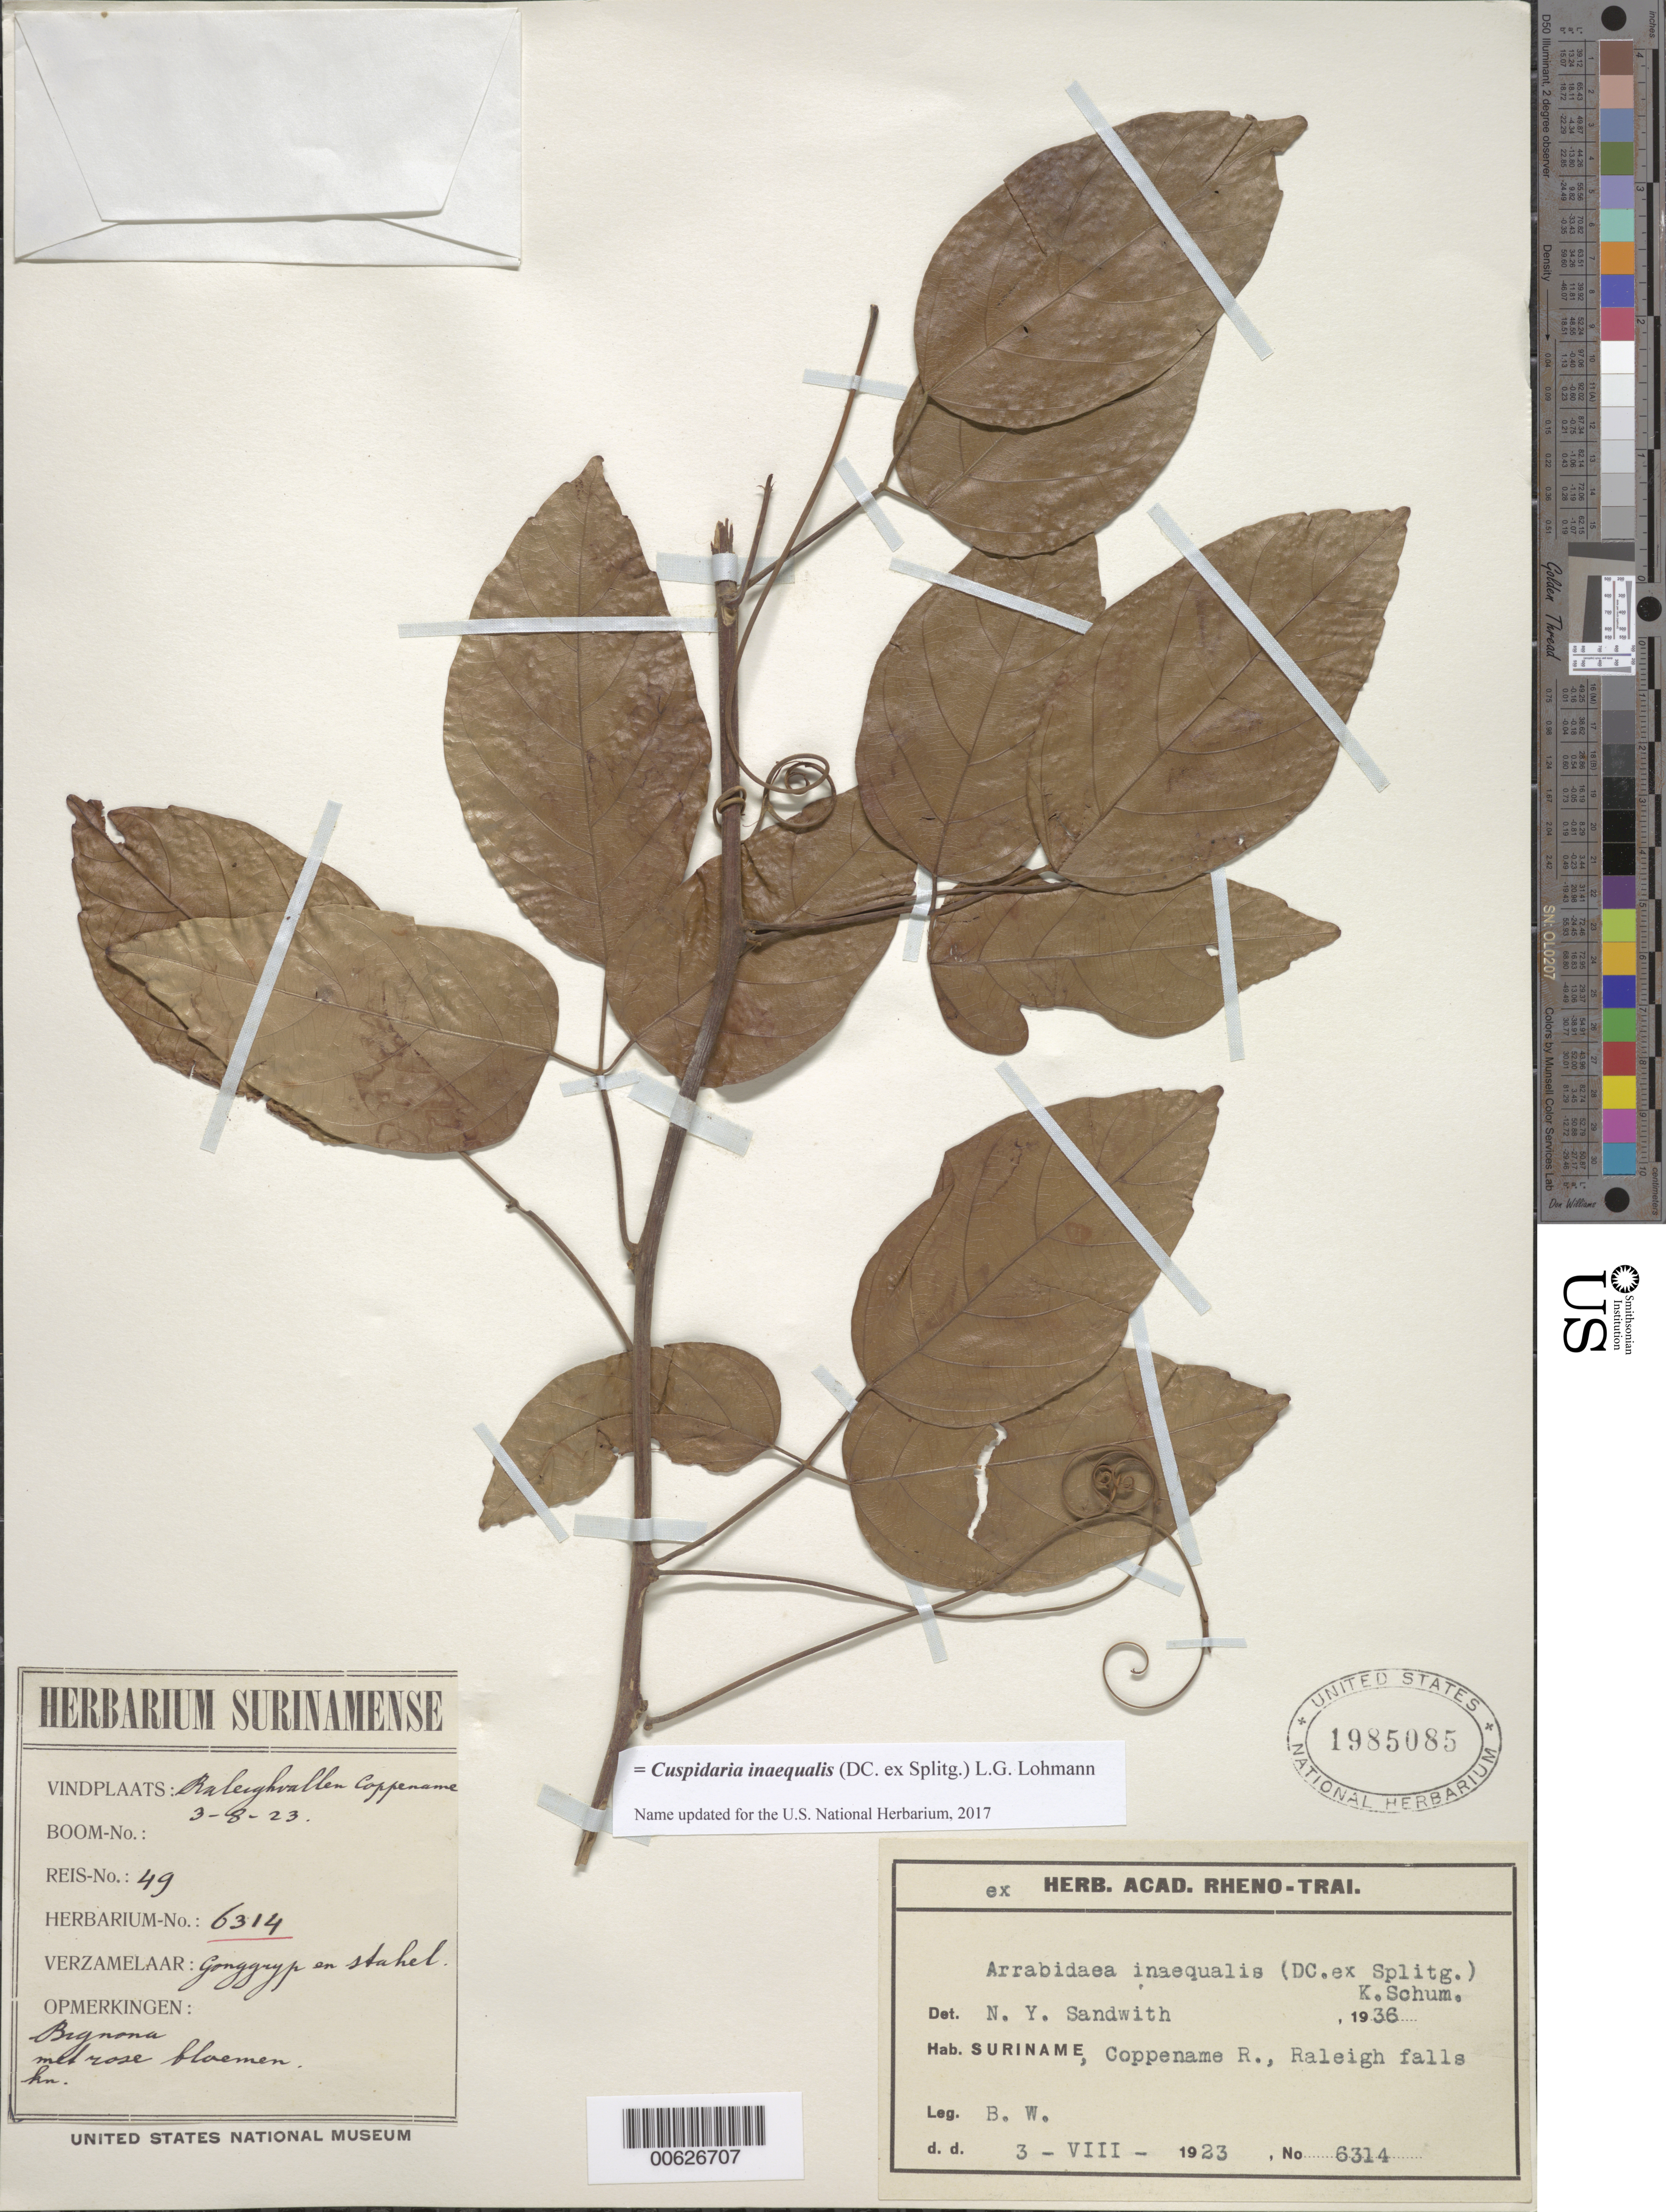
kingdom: Plantae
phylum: Tracheophyta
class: Magnoliopsida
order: Lamiales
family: Bignoniaceae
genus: Cuspidaria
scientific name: Cuspidaria inaequalis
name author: (Splitg.) L.G. Lohmann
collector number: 6314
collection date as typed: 3-Aug-23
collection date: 1923-08-03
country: Suriname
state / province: Saramacca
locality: Coppename R., near Raleigh Falls, Voltzberg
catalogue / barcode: US 1985085